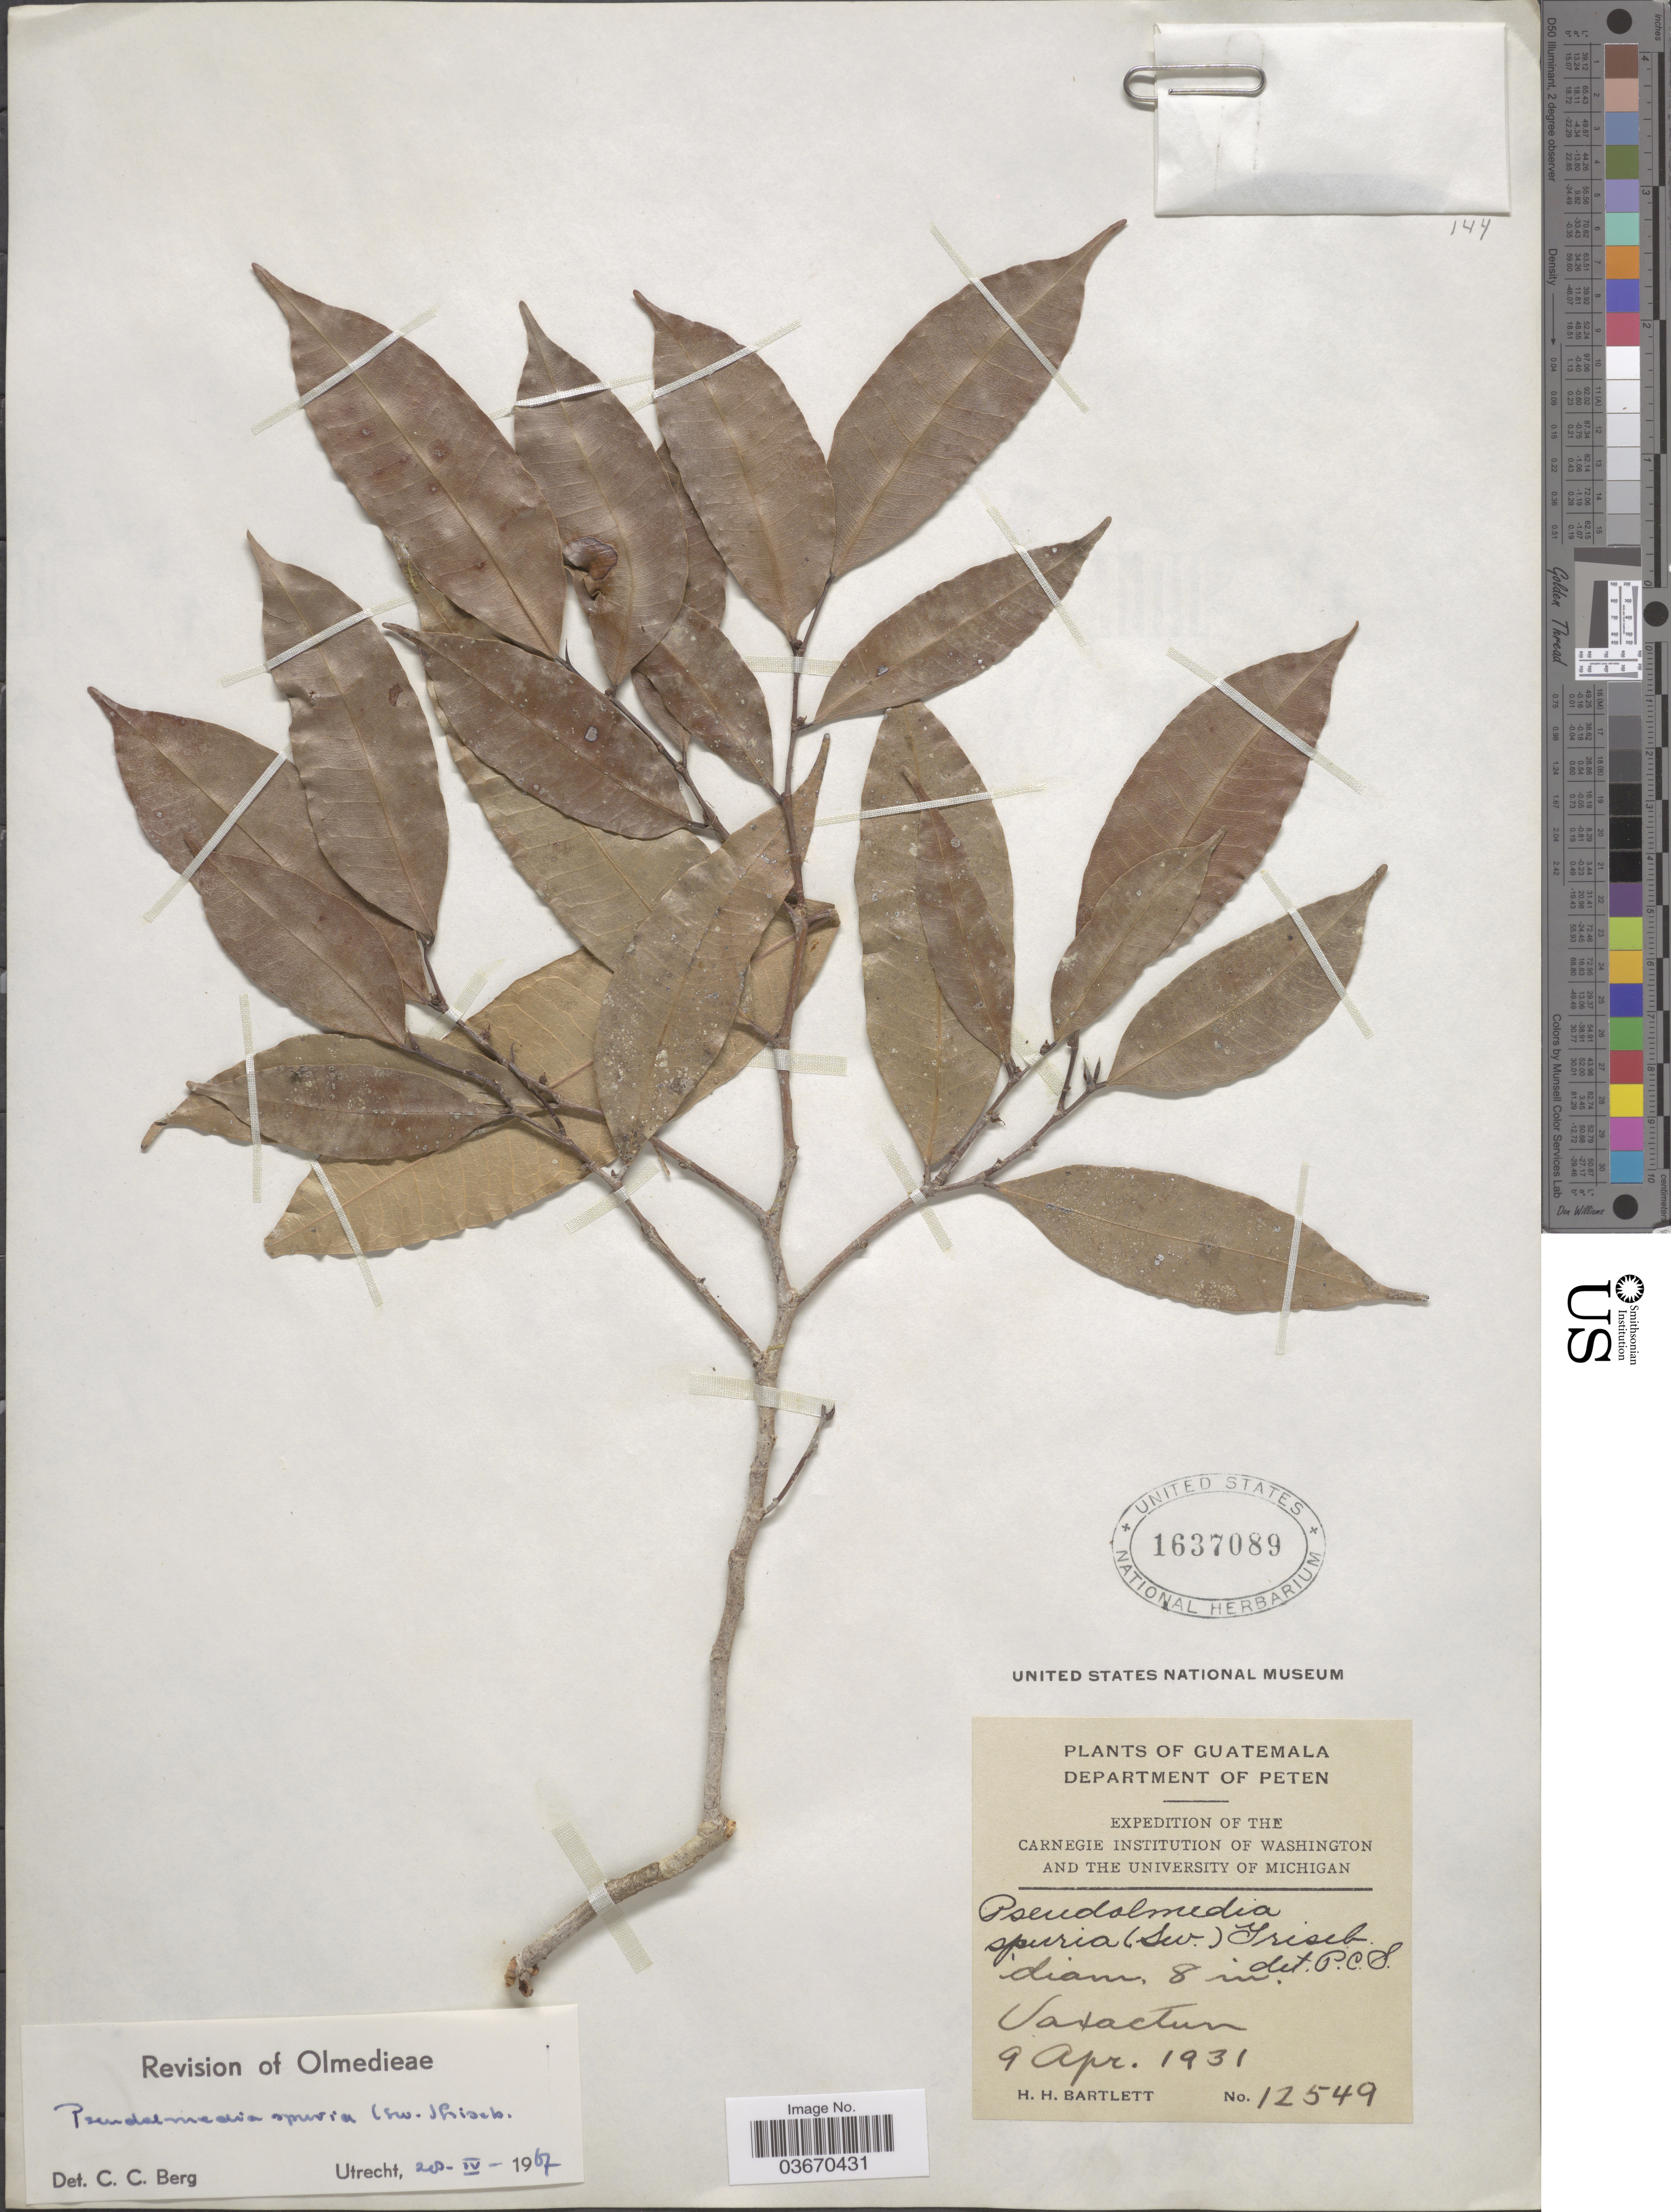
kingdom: Plantae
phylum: Tracheophyta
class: Magnoliopsida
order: Rosales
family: Moraceae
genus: Pseudolmedia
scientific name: Pseudolmedia spuria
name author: (Sw.) Griseb.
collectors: H. H. Bartlett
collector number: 12549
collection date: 1931-04-09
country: Guatemala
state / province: El Peten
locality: Department of Peten. Uaxactun.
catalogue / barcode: US 1637089